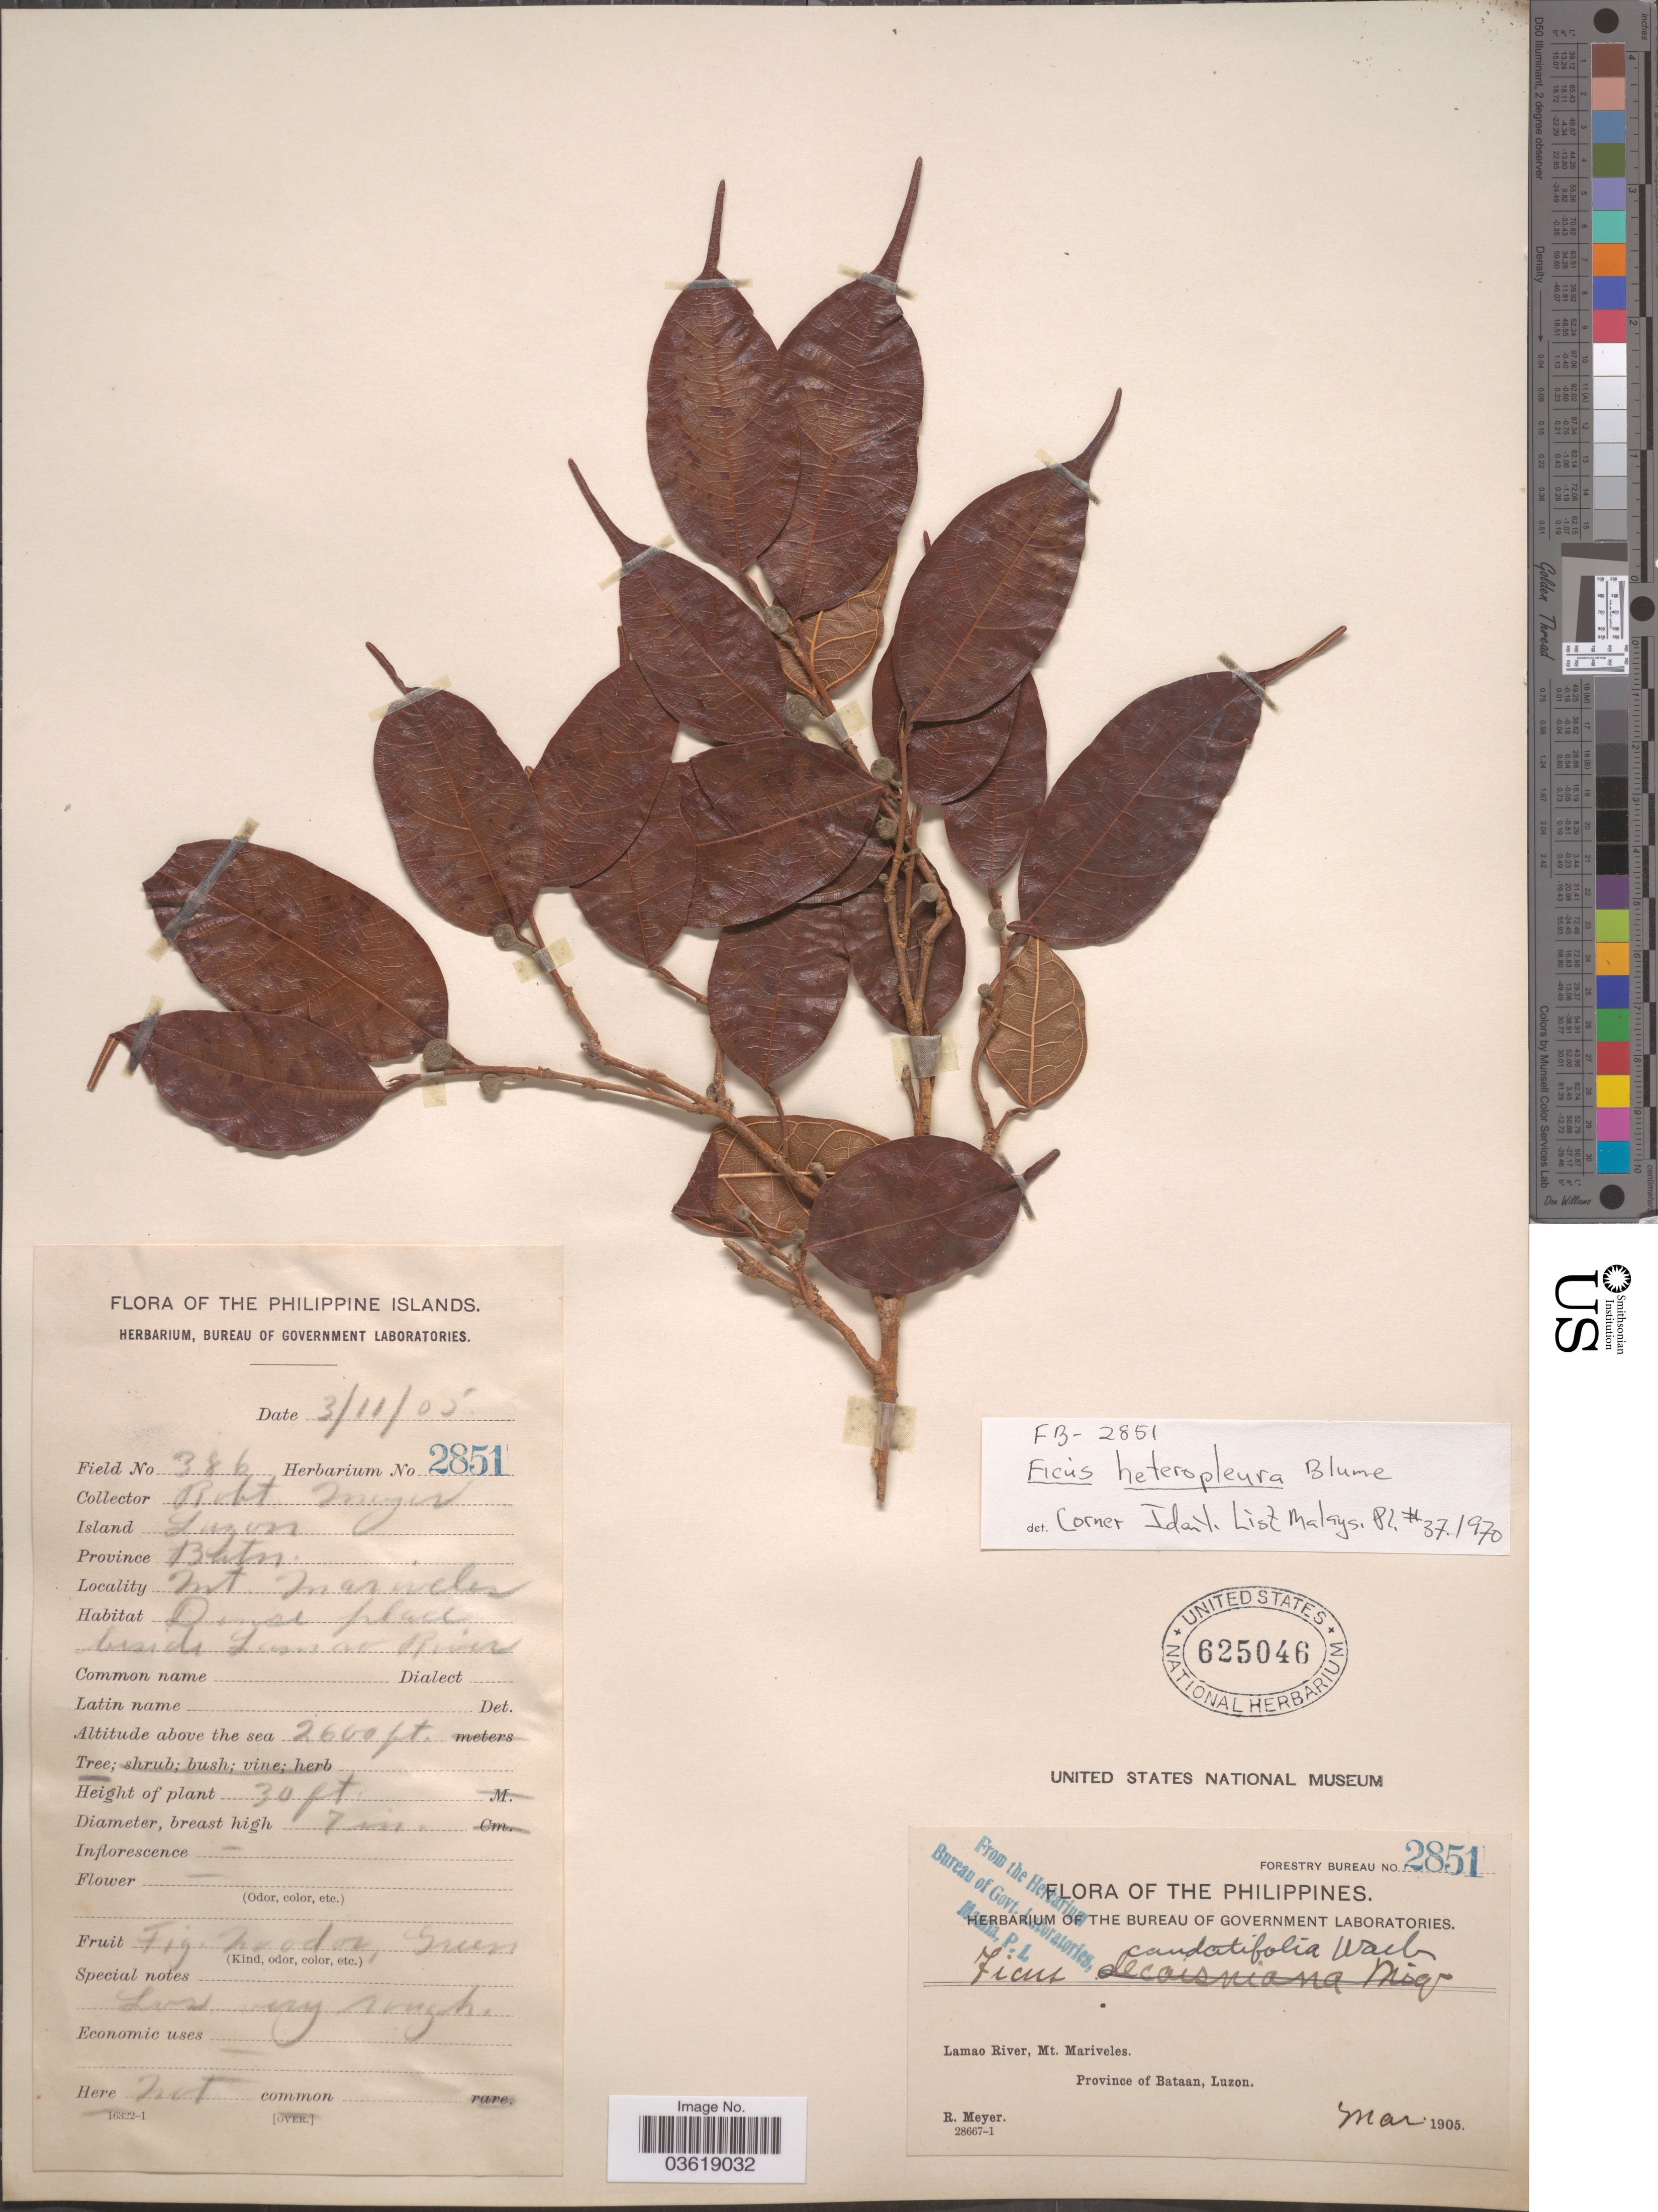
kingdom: Plantae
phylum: Tracheophyta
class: Magnoliopsida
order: Rosales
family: Moraceae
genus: Ficus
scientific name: Ficus heteropleura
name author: Blume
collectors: R. Meyer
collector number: Forestry Bureau 2851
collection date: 1905-03-11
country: Philippines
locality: Lamao River, Mt. Mariveles. Province of Bataan, Island Luzon.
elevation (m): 792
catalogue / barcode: US 625046